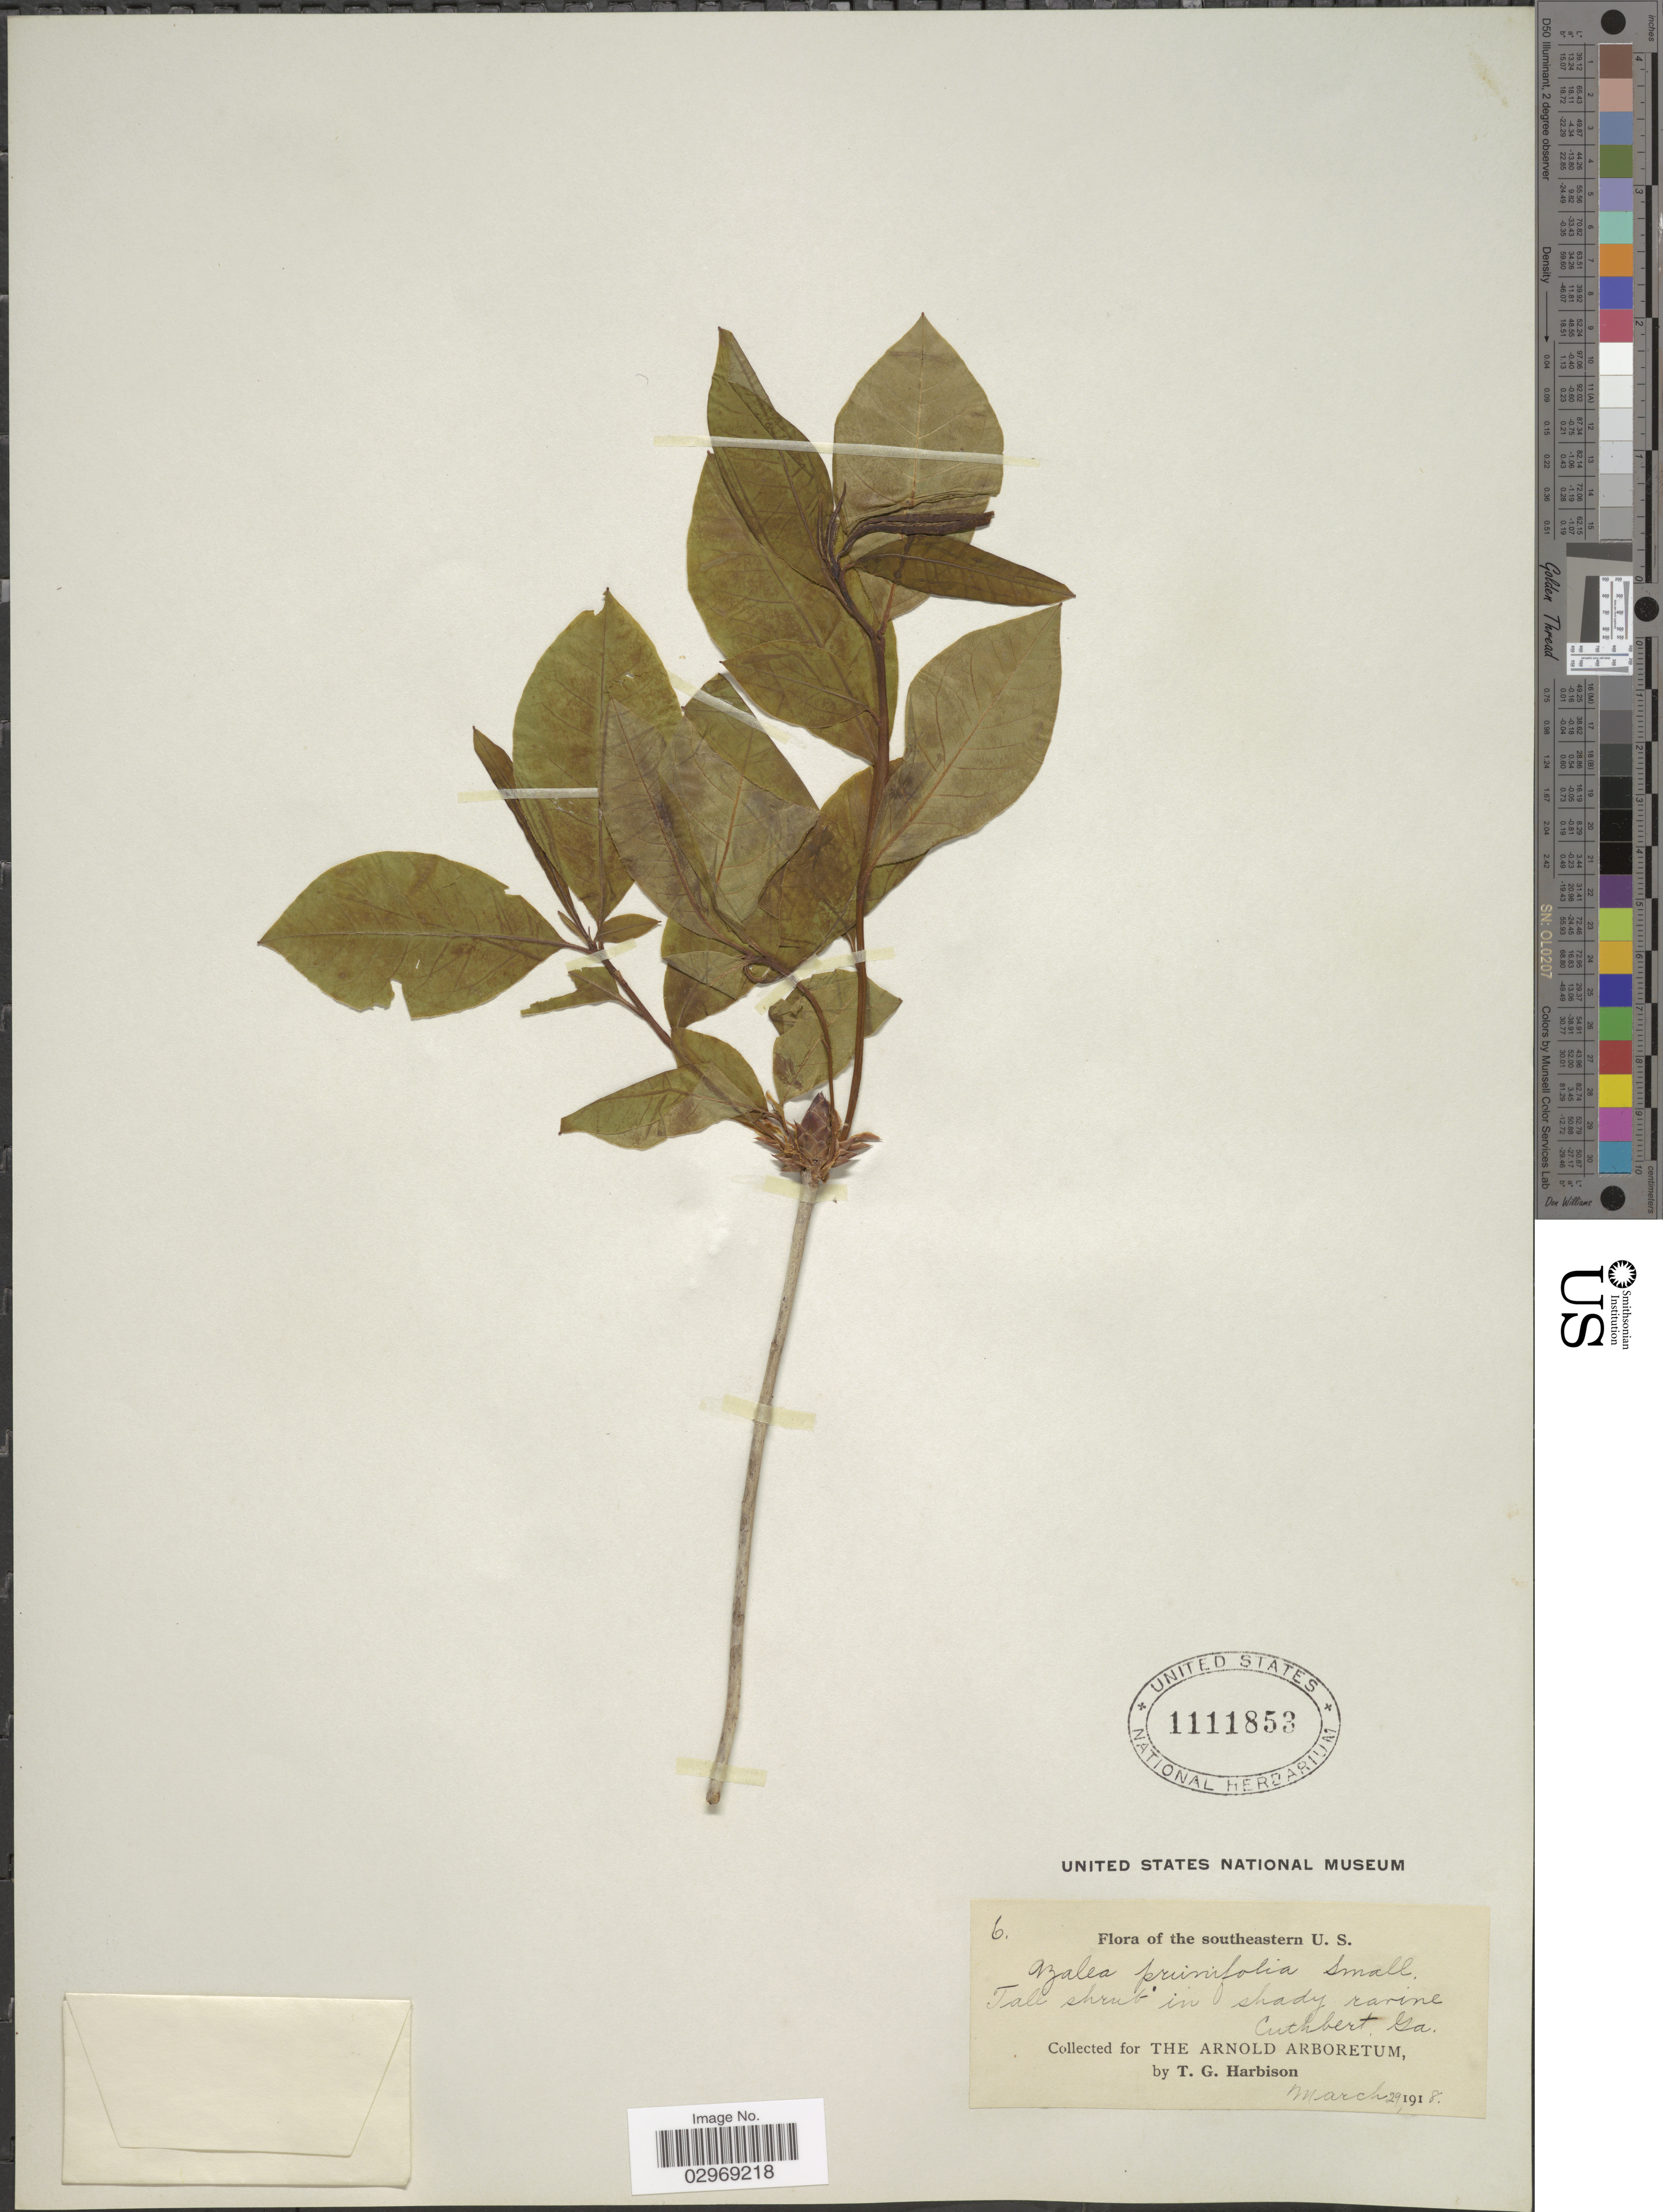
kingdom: Plantae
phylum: Tracheophyta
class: Magnoliopsida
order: Ericales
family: Ericaceae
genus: Rhododendron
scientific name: Rhododendron prunifolium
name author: (Small) Millais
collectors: T. Harbison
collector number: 6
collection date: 1918-03-29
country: United States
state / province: Georgia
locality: The southeastern U. S. Cuthbert. Ga.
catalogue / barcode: US 1111853